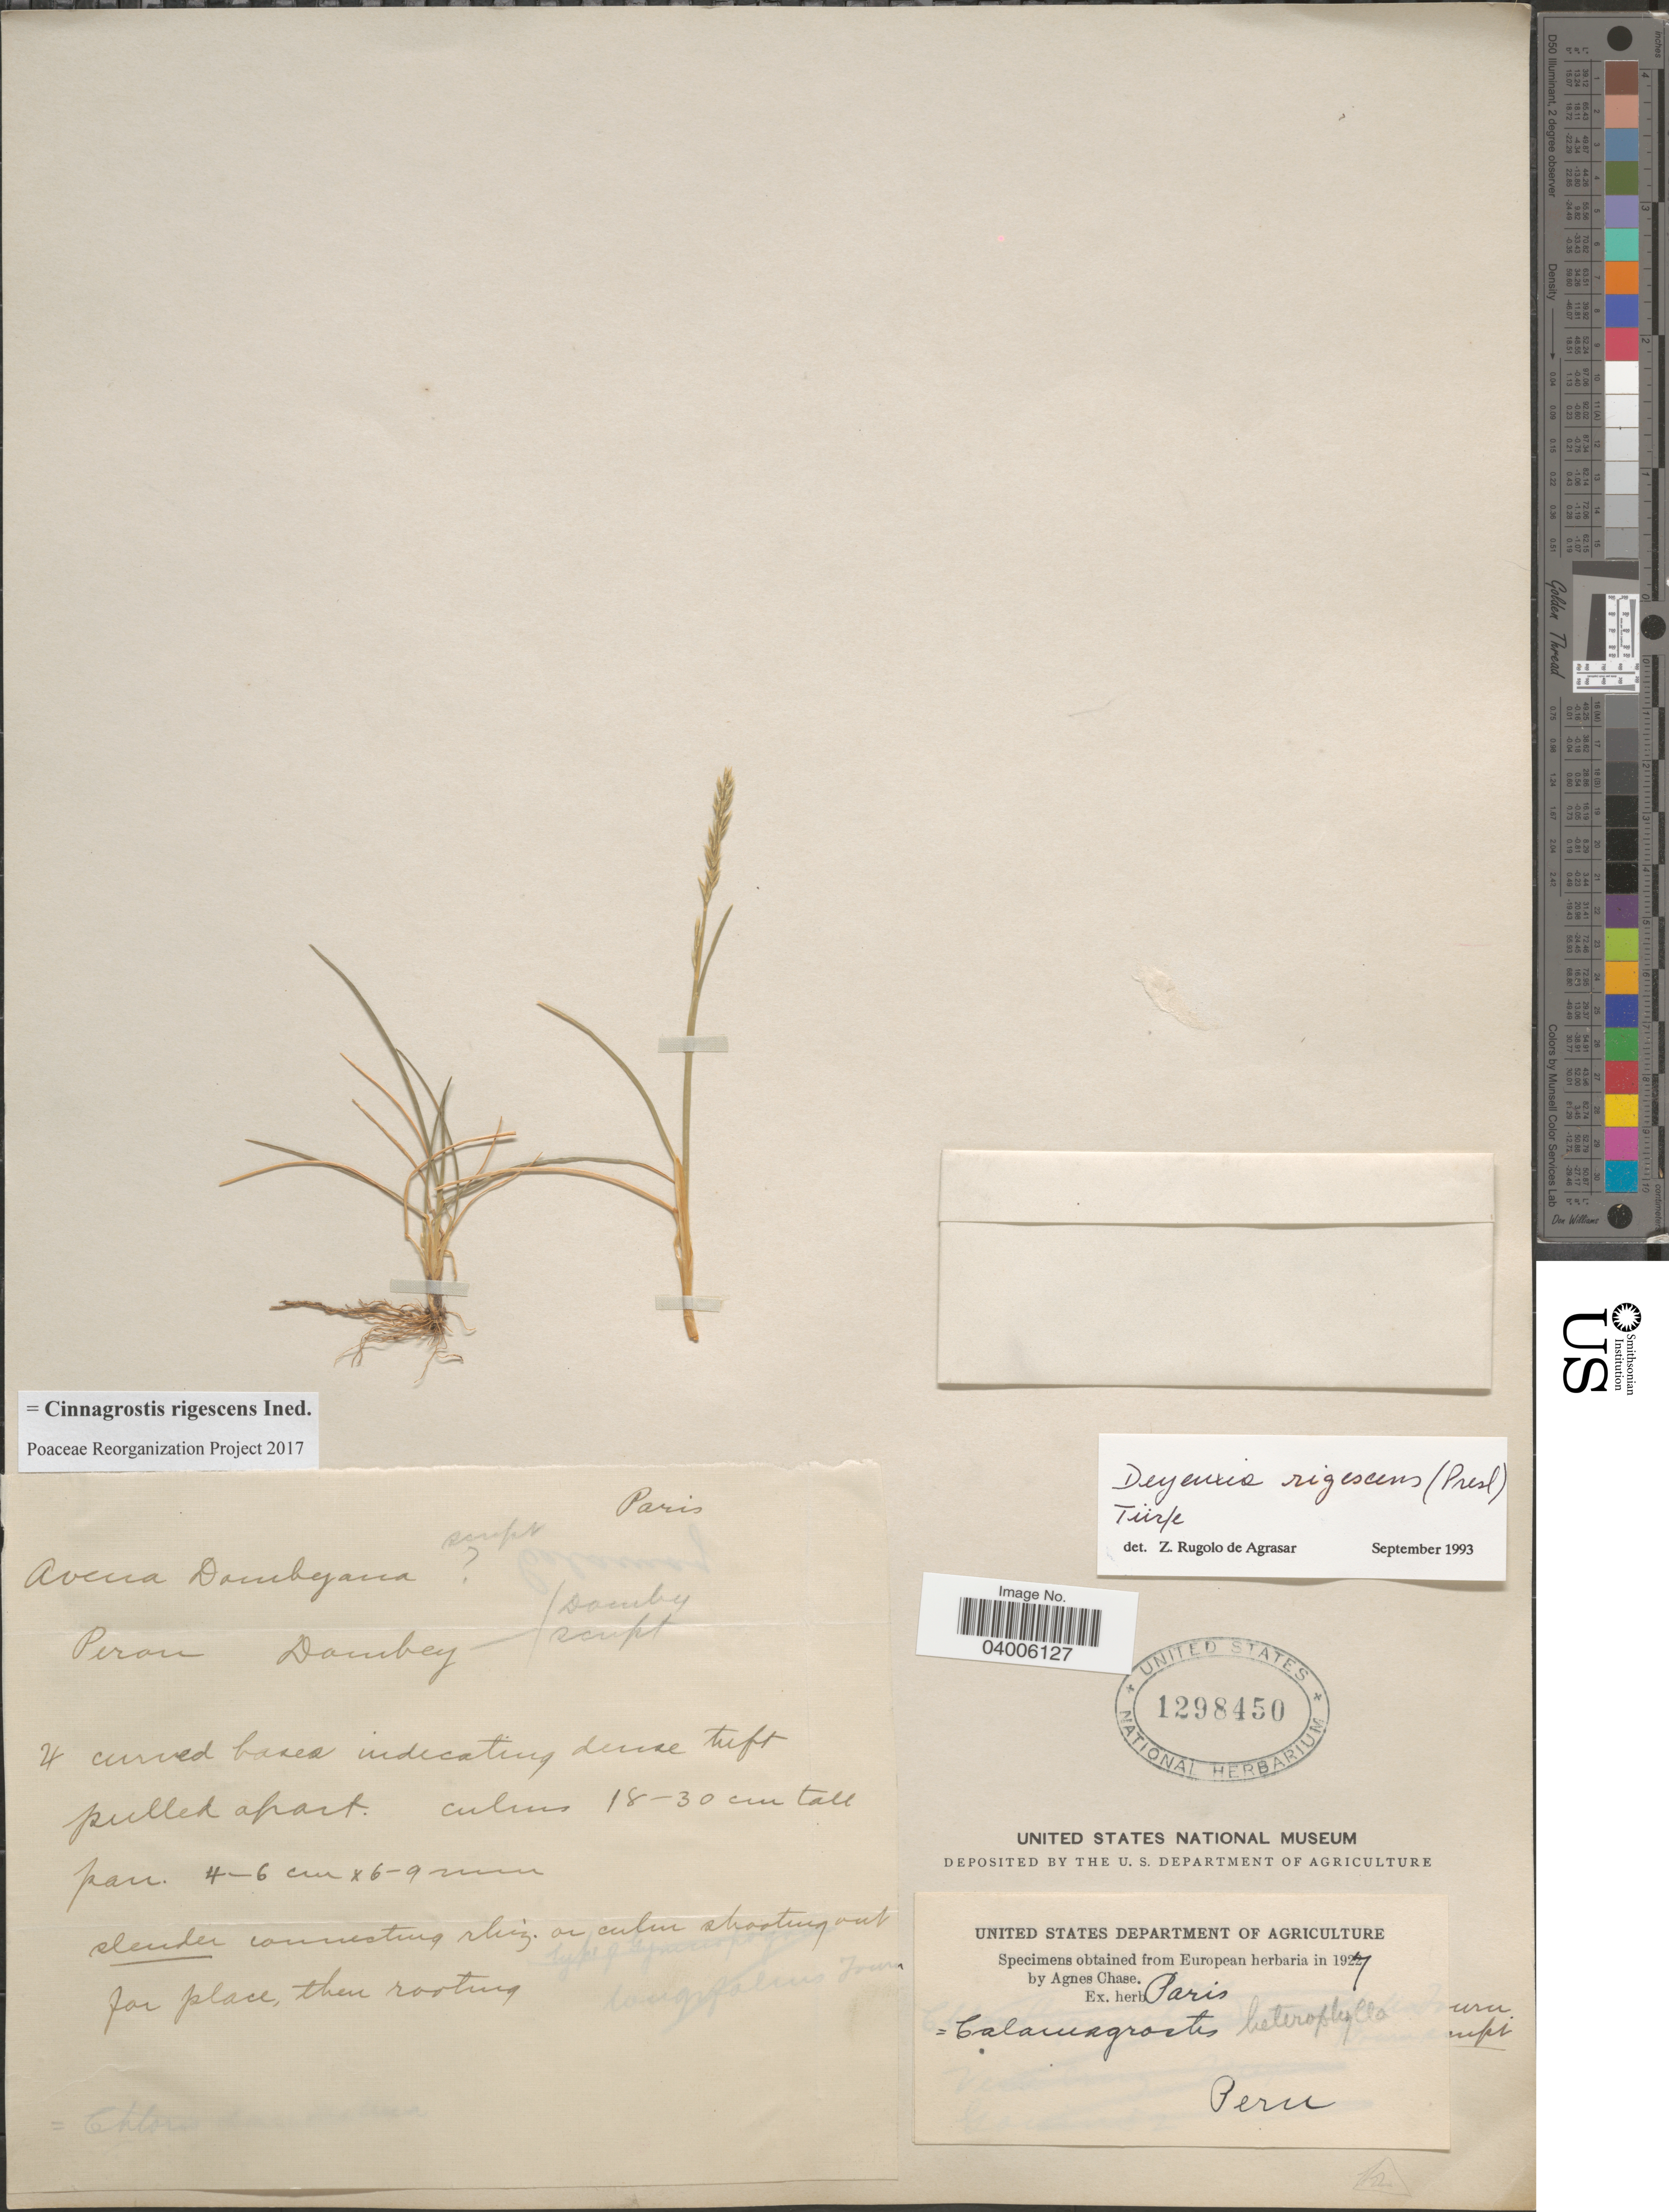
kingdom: Plantae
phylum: Tracheophyta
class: Liliopsida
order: Poales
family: Poaceae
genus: Cinnagrostis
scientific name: Cinnagrostis rigescens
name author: (J. Presl) P.M. Peterson et al.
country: Peru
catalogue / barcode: US 1298450